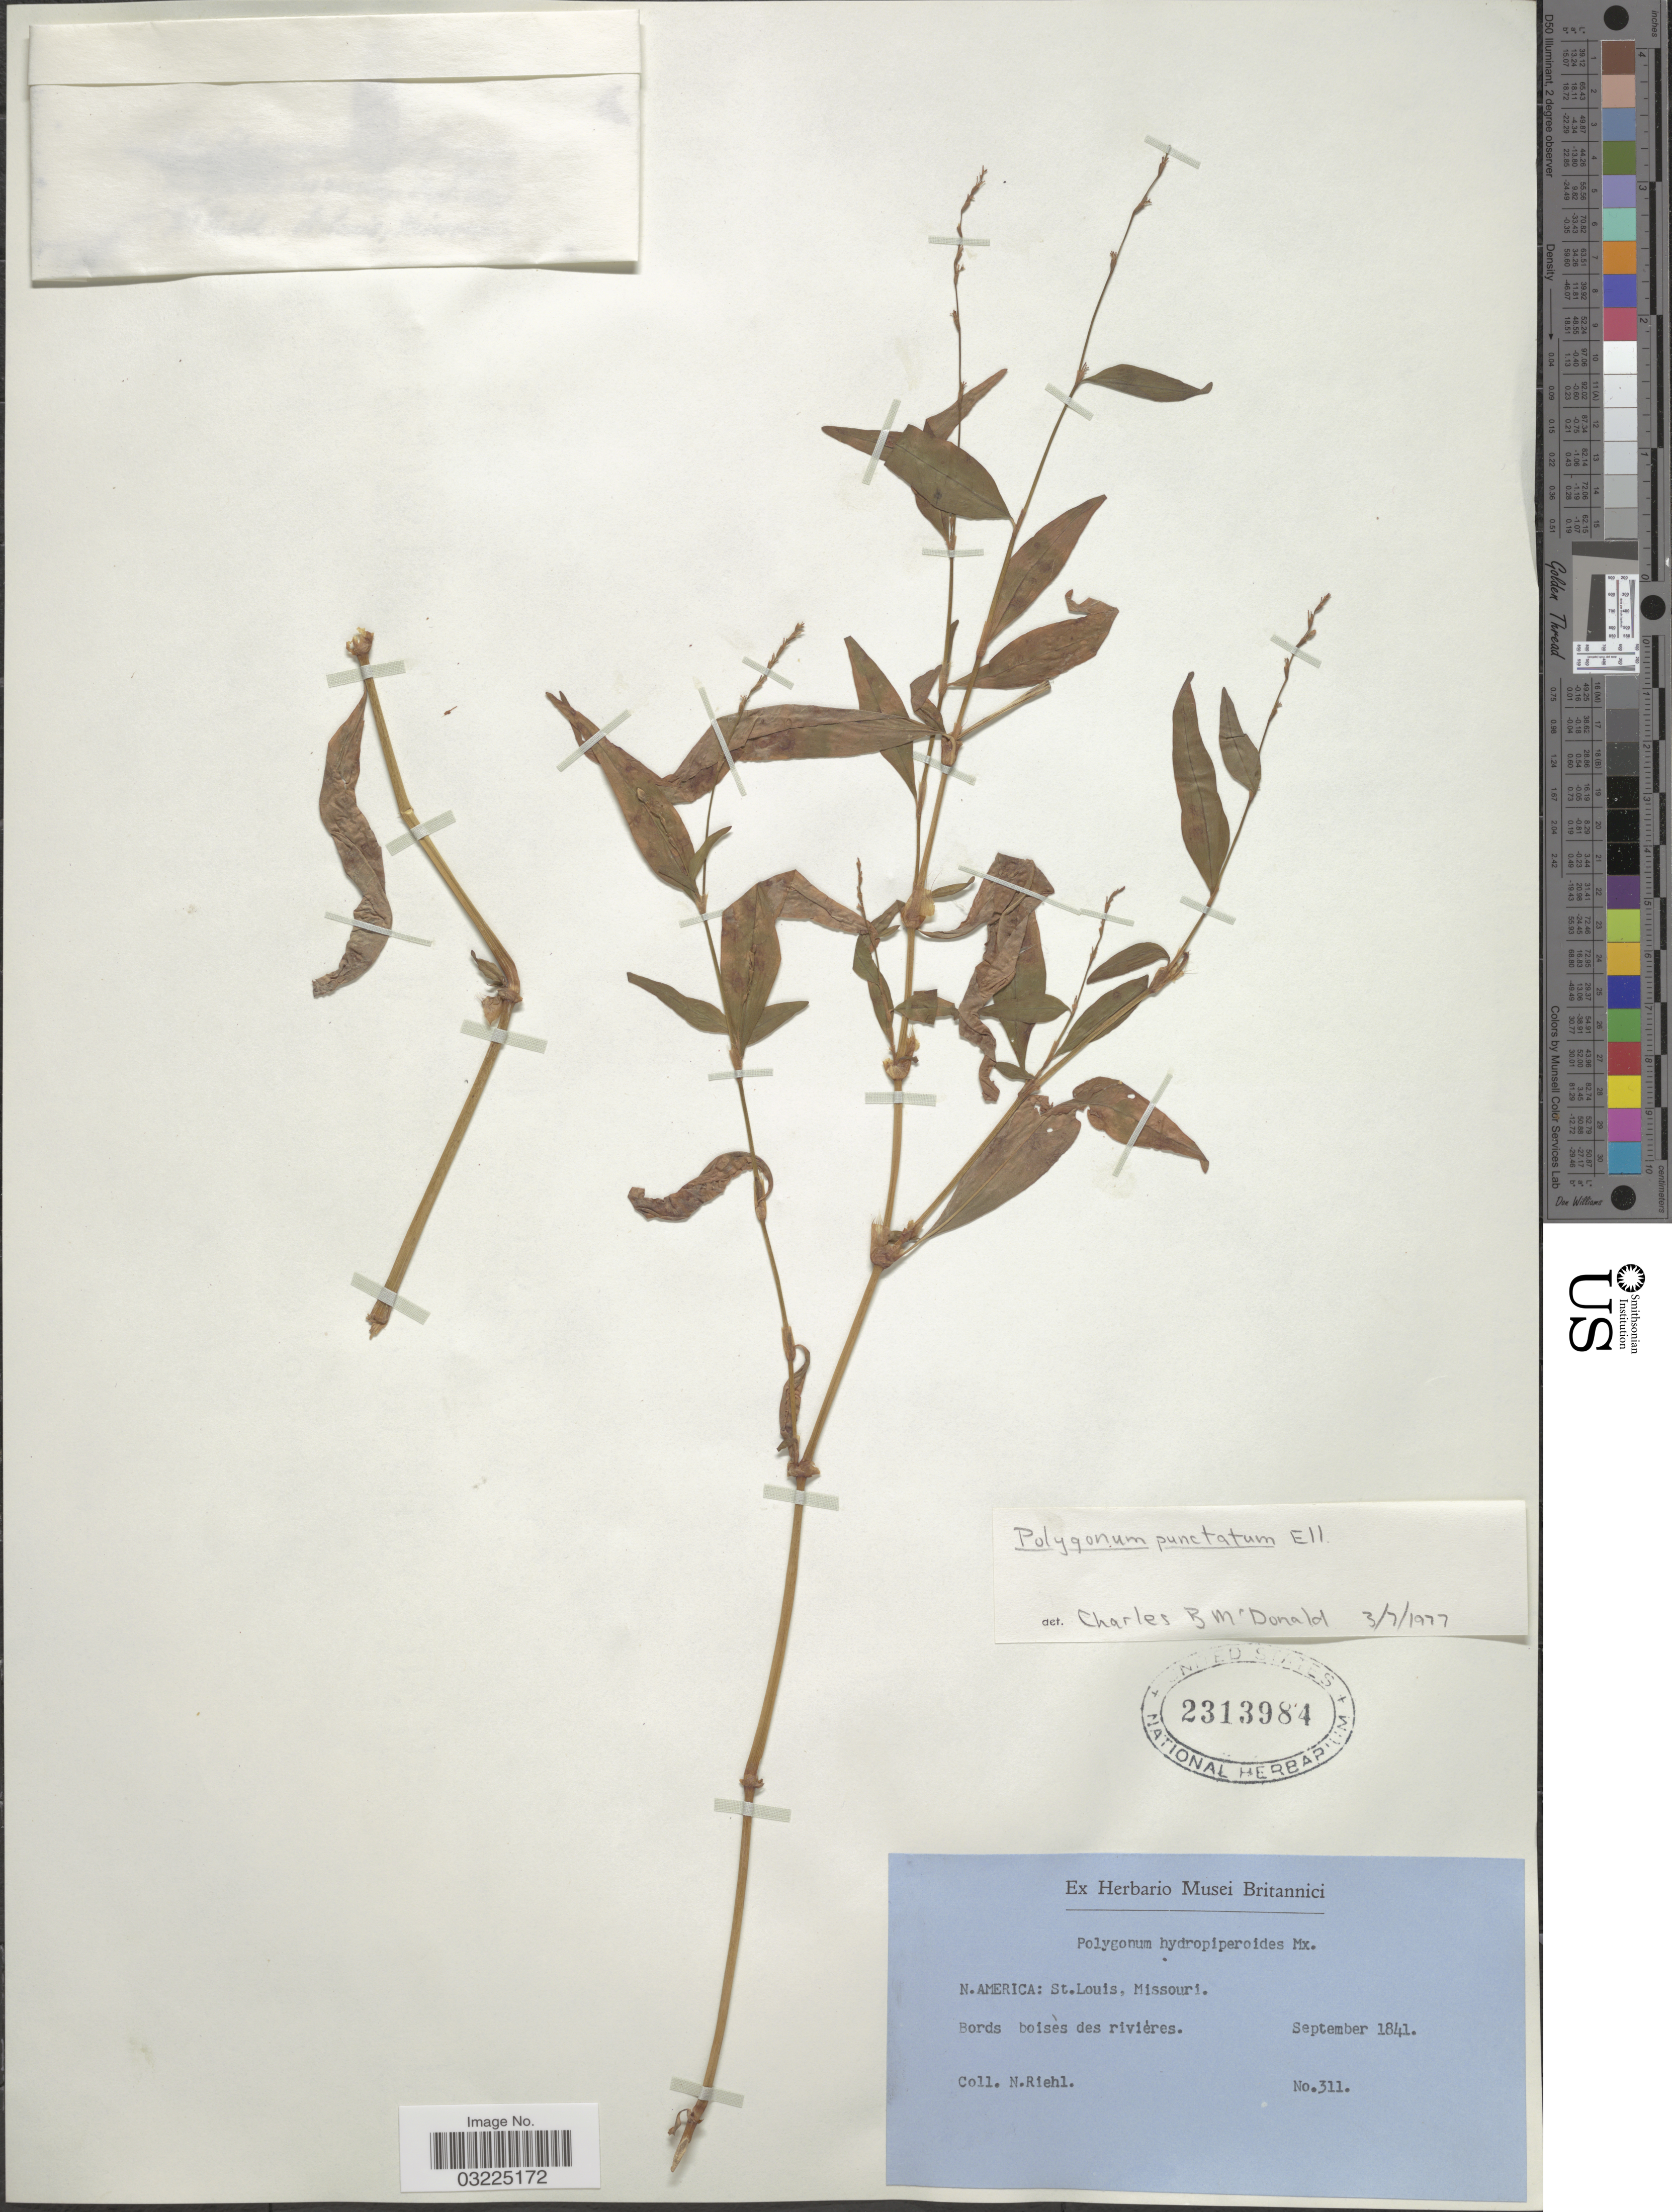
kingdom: Plantae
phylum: Tracheophyta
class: Magnoliopsida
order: Caryophyllales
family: Polygonaceae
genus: Persicaria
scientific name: Persicaria punctata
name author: (Elliott) Small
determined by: Atha, D. E.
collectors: N. Riehl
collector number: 311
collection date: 1841-09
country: United States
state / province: Missouri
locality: St. Louis.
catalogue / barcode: US 2313984